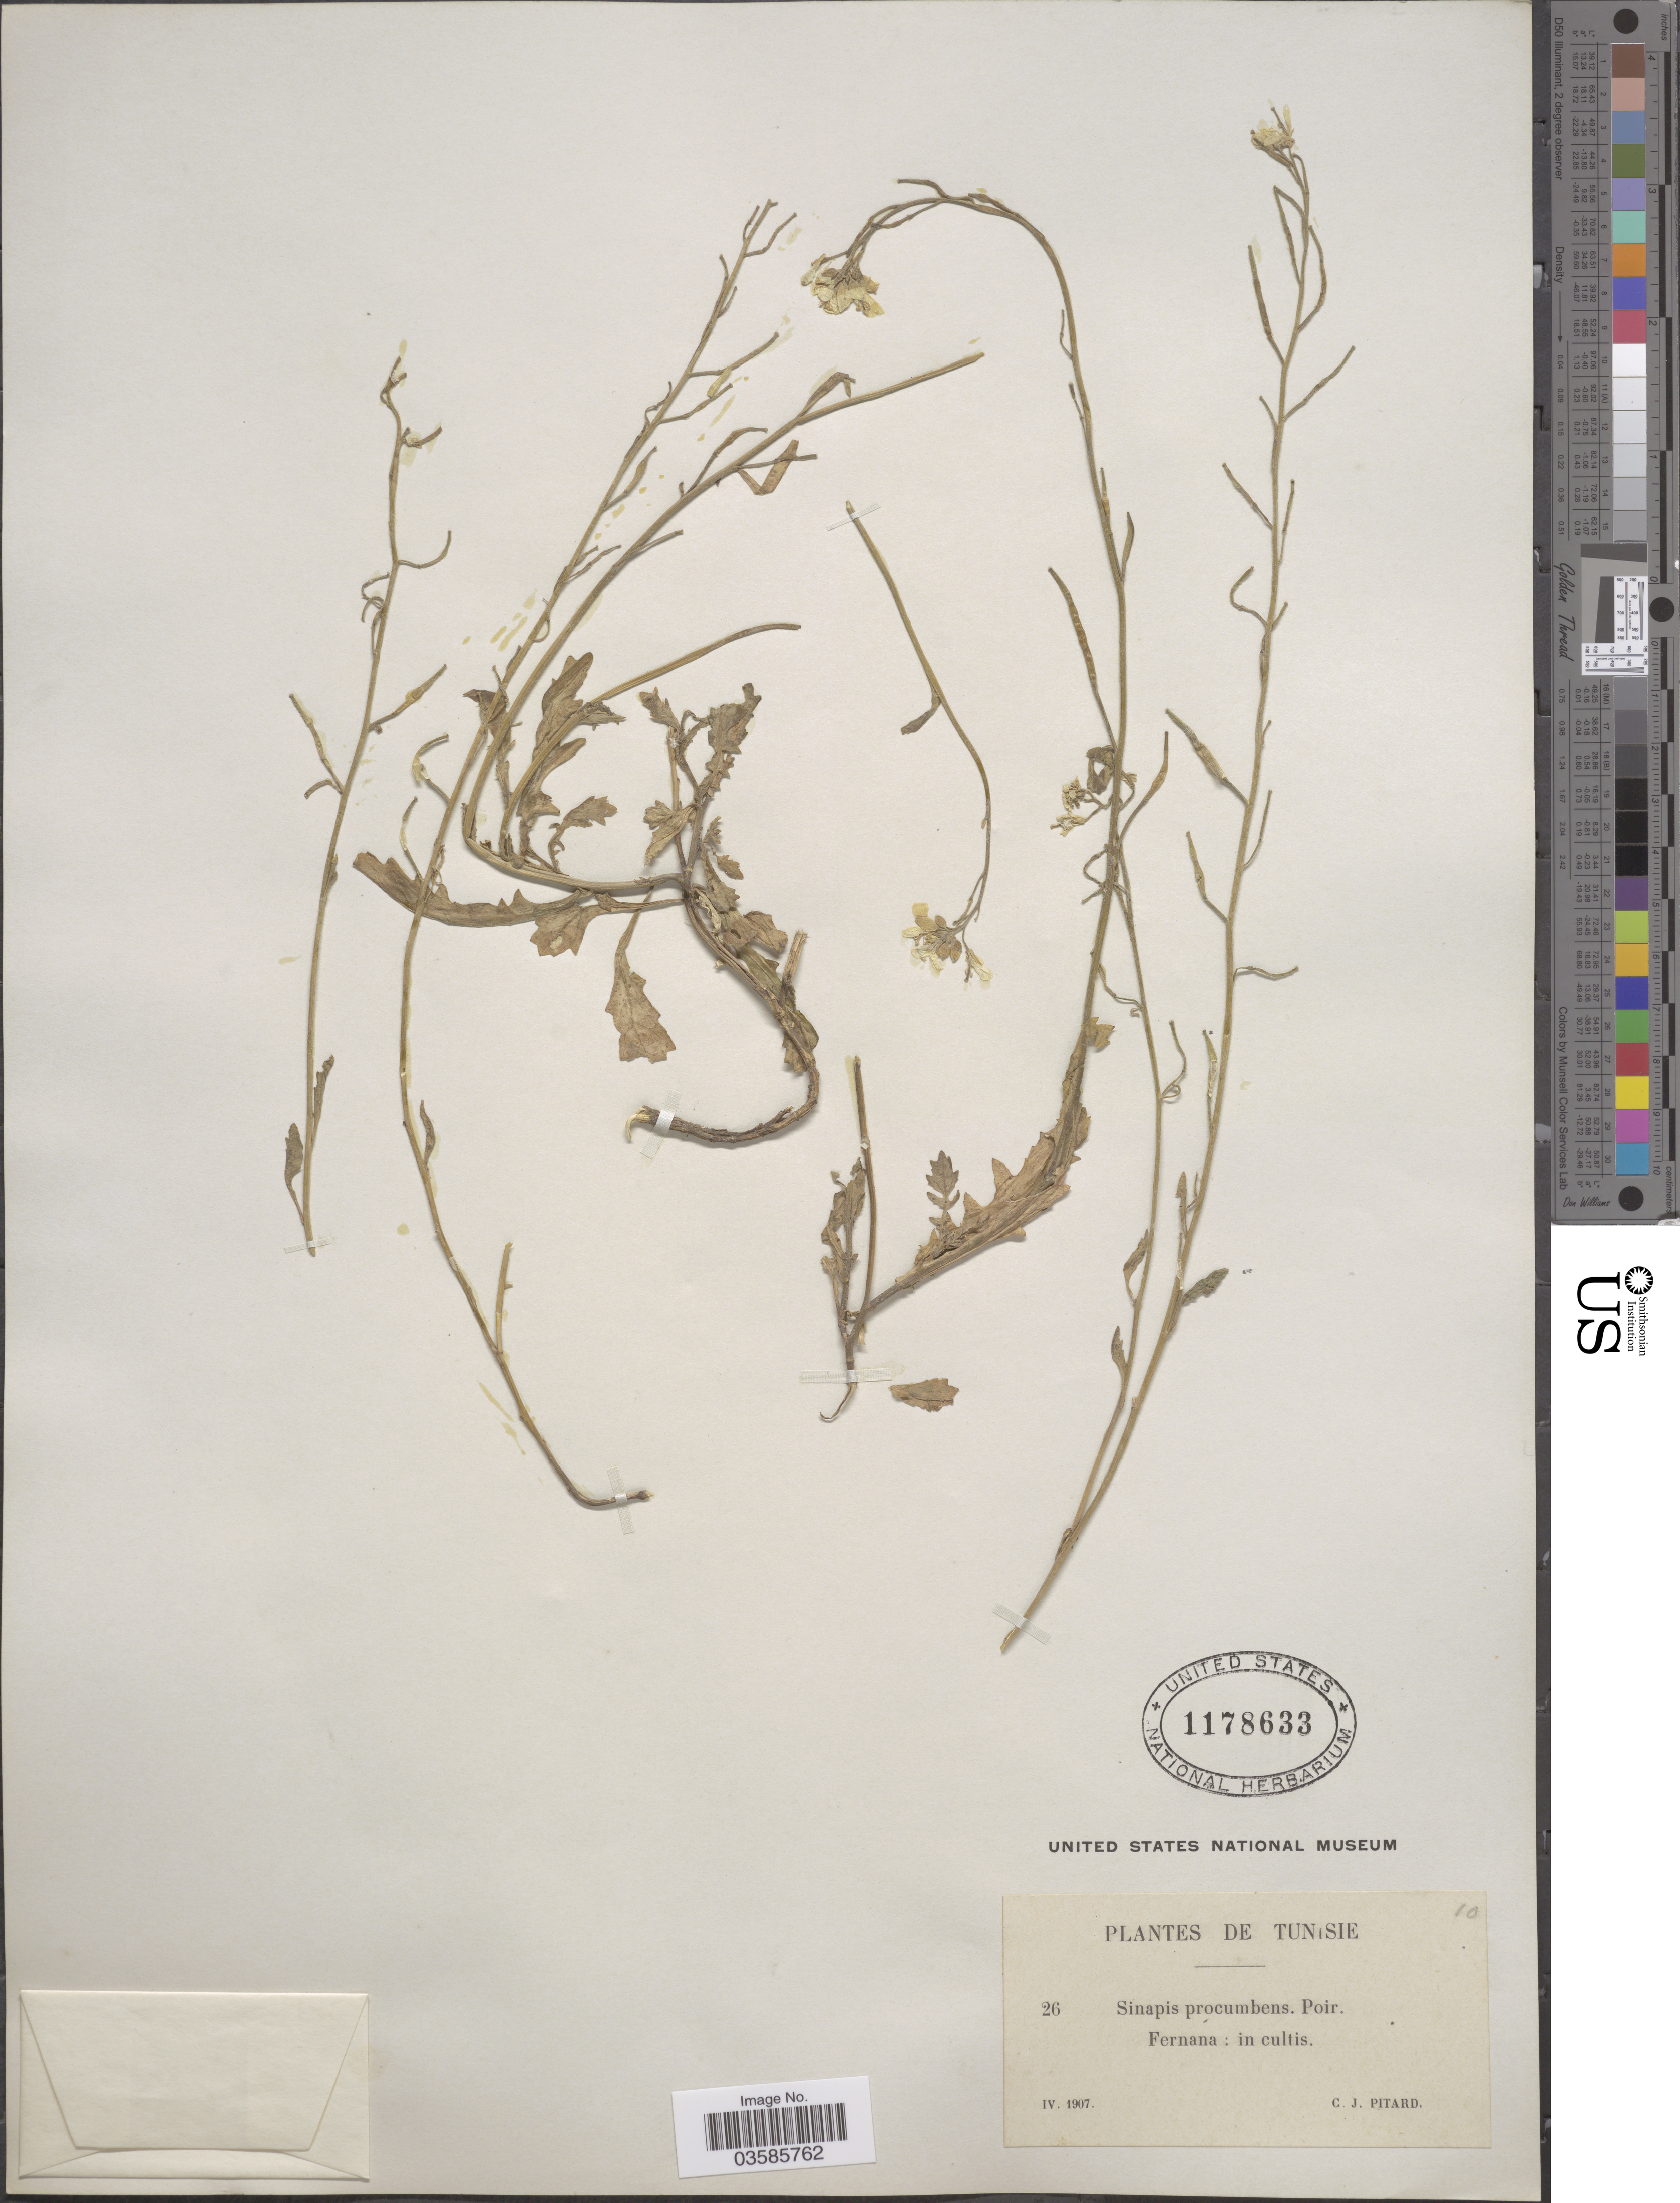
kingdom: Plantae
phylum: Tracheophyta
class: Magnoliopsida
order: Brassicales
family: Brassicaceae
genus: Brassica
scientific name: Brassica procumbens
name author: (Poir.) O.E. Schulz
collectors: C. Pitard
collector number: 26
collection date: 1907-04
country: Tunisia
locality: Tunisie. Fernana.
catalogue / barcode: US 1178633